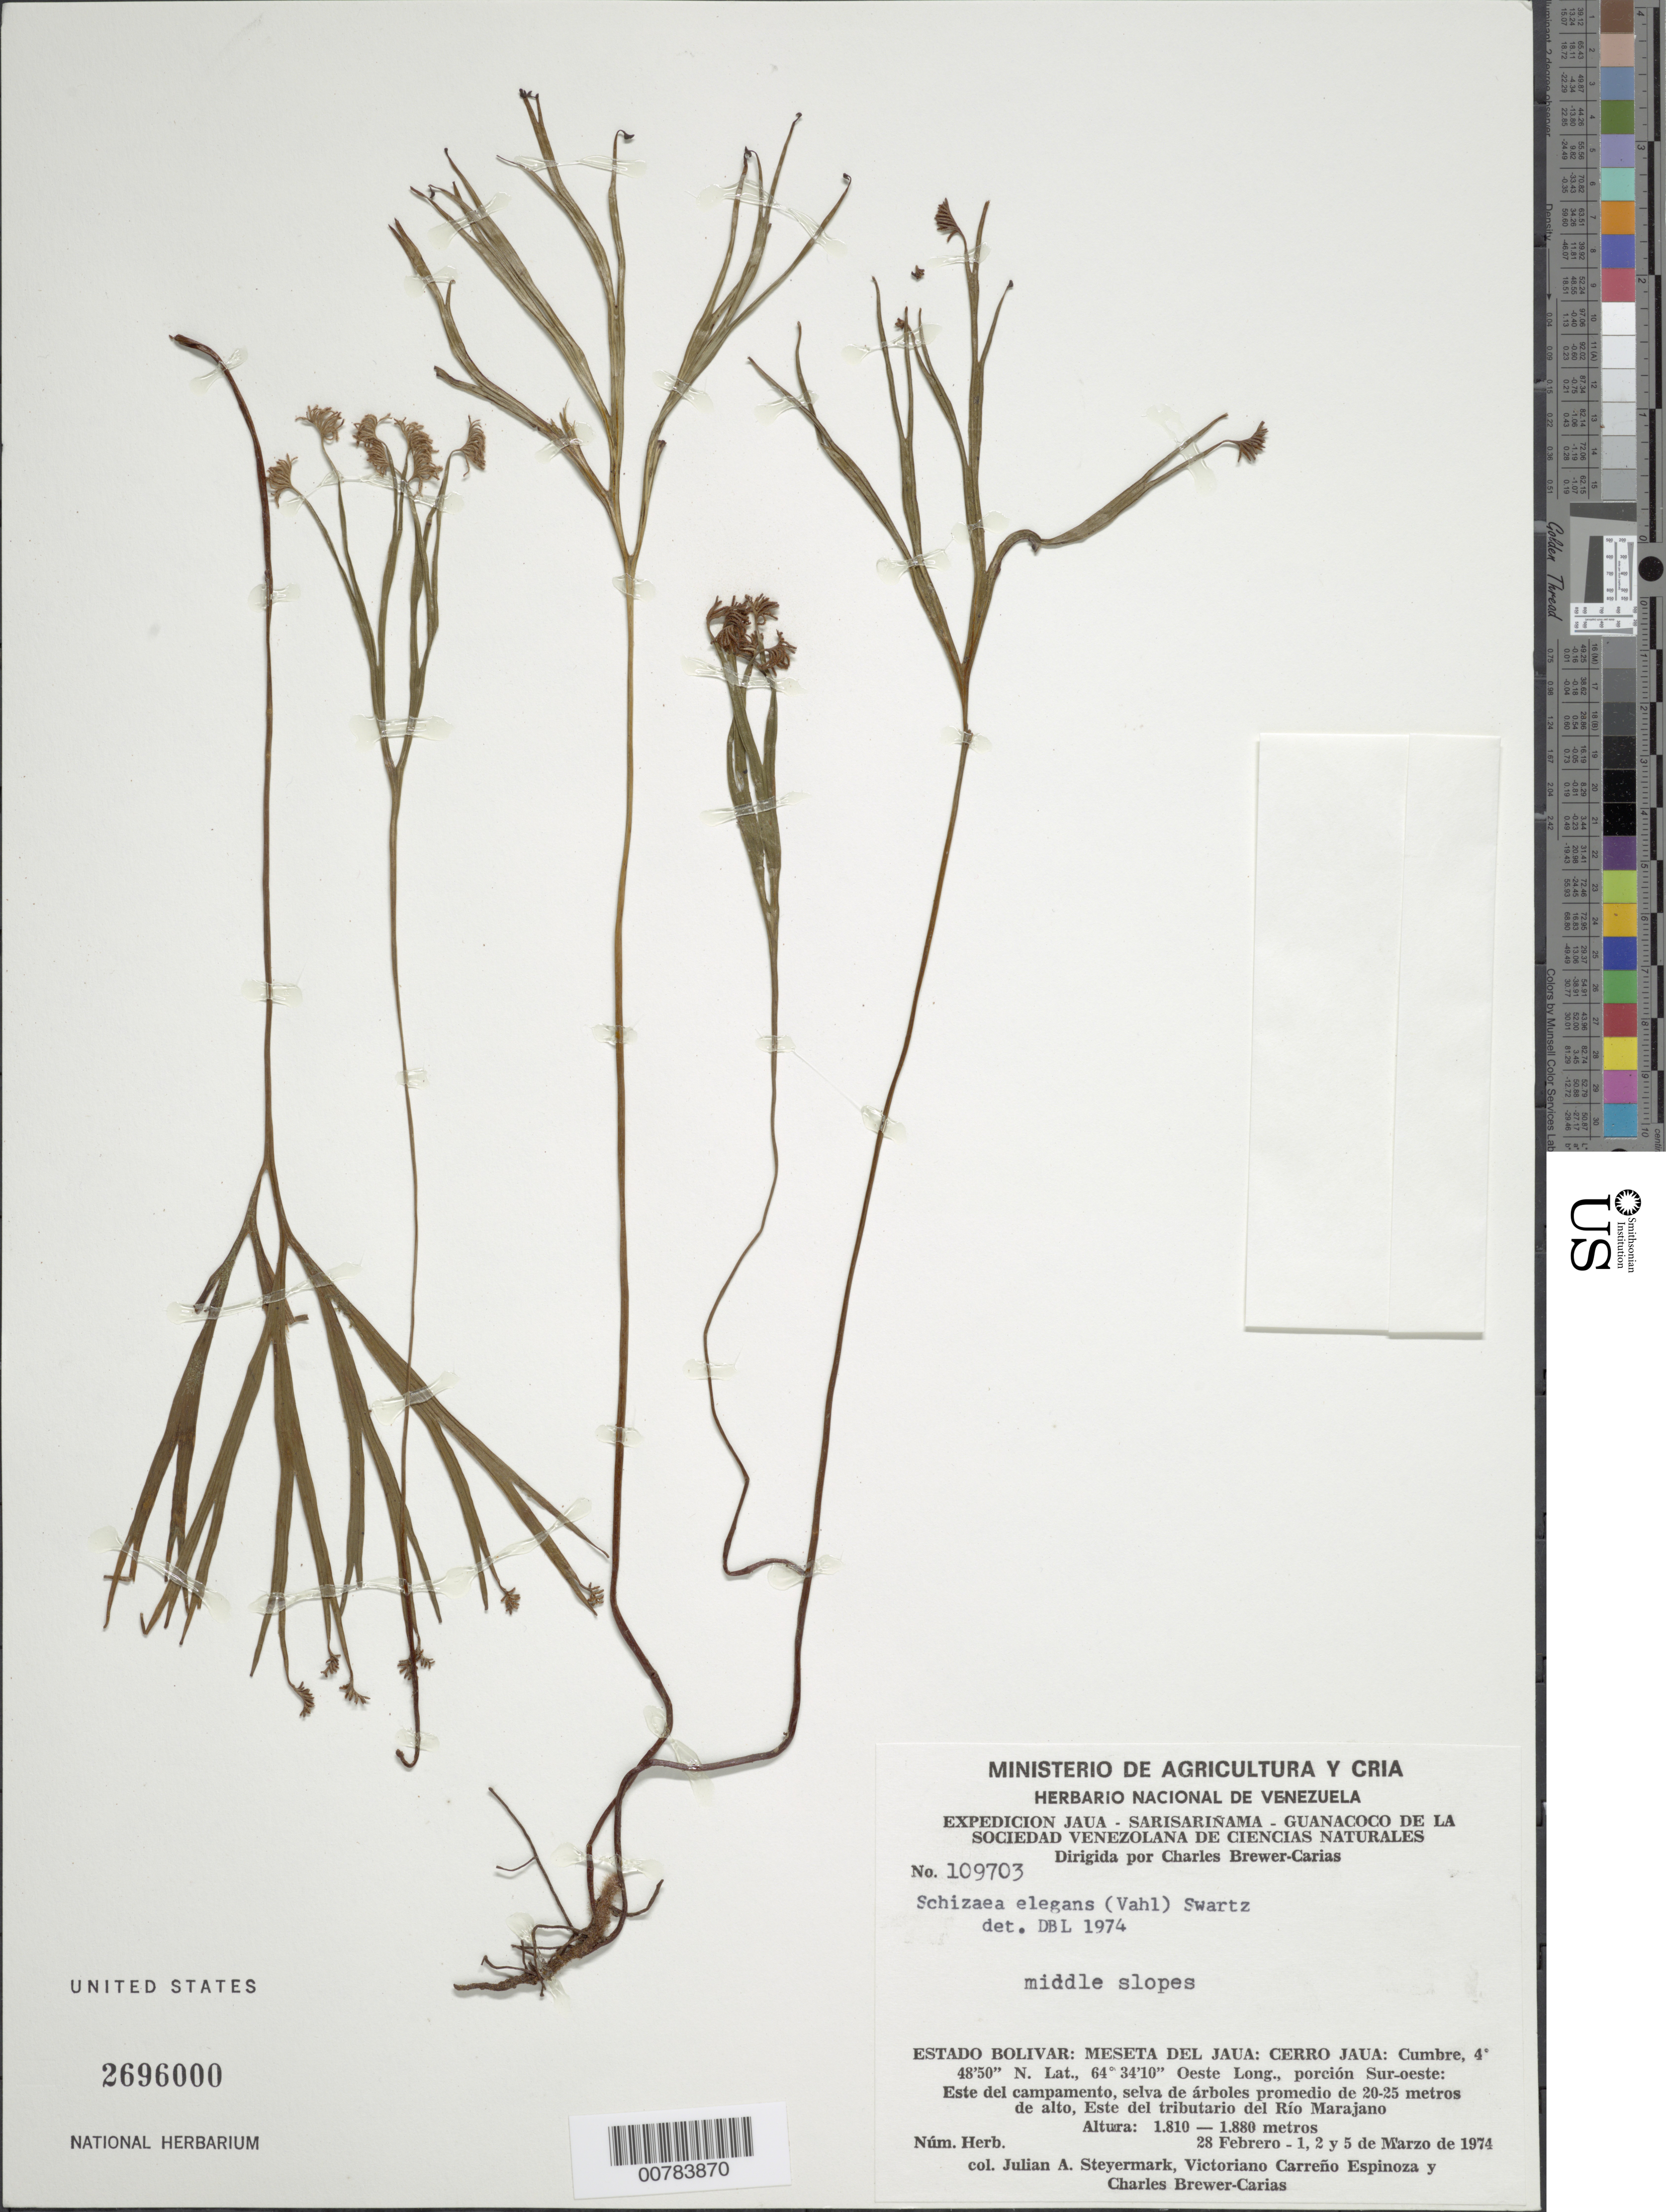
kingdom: Plantae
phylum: Tracheophyta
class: Polypodiopsida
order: Schizaeales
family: Schizaeaceae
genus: Schizaea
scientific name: Schizaea elegans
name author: (Vahl) Sw.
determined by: Lellinger, David B., (BOT), Smithsonian Institution - National Museum of Natural History (UNITED STATES)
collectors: J. Steyermark, V. Carreño E. & C. Brewer-Carias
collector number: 109703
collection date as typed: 28-Feb-74 to 5-Mar-74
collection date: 1974-02-28/1974-03-05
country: Venezuela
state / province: Bolívar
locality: Meseta del Jaua: Cerro Jaua, cumbre, este del campamento, este del tributarío del Río Marajano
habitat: Selva de arboles promedio de 20-25 m de alto, middle slopes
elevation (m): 1810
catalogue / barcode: US 2696000